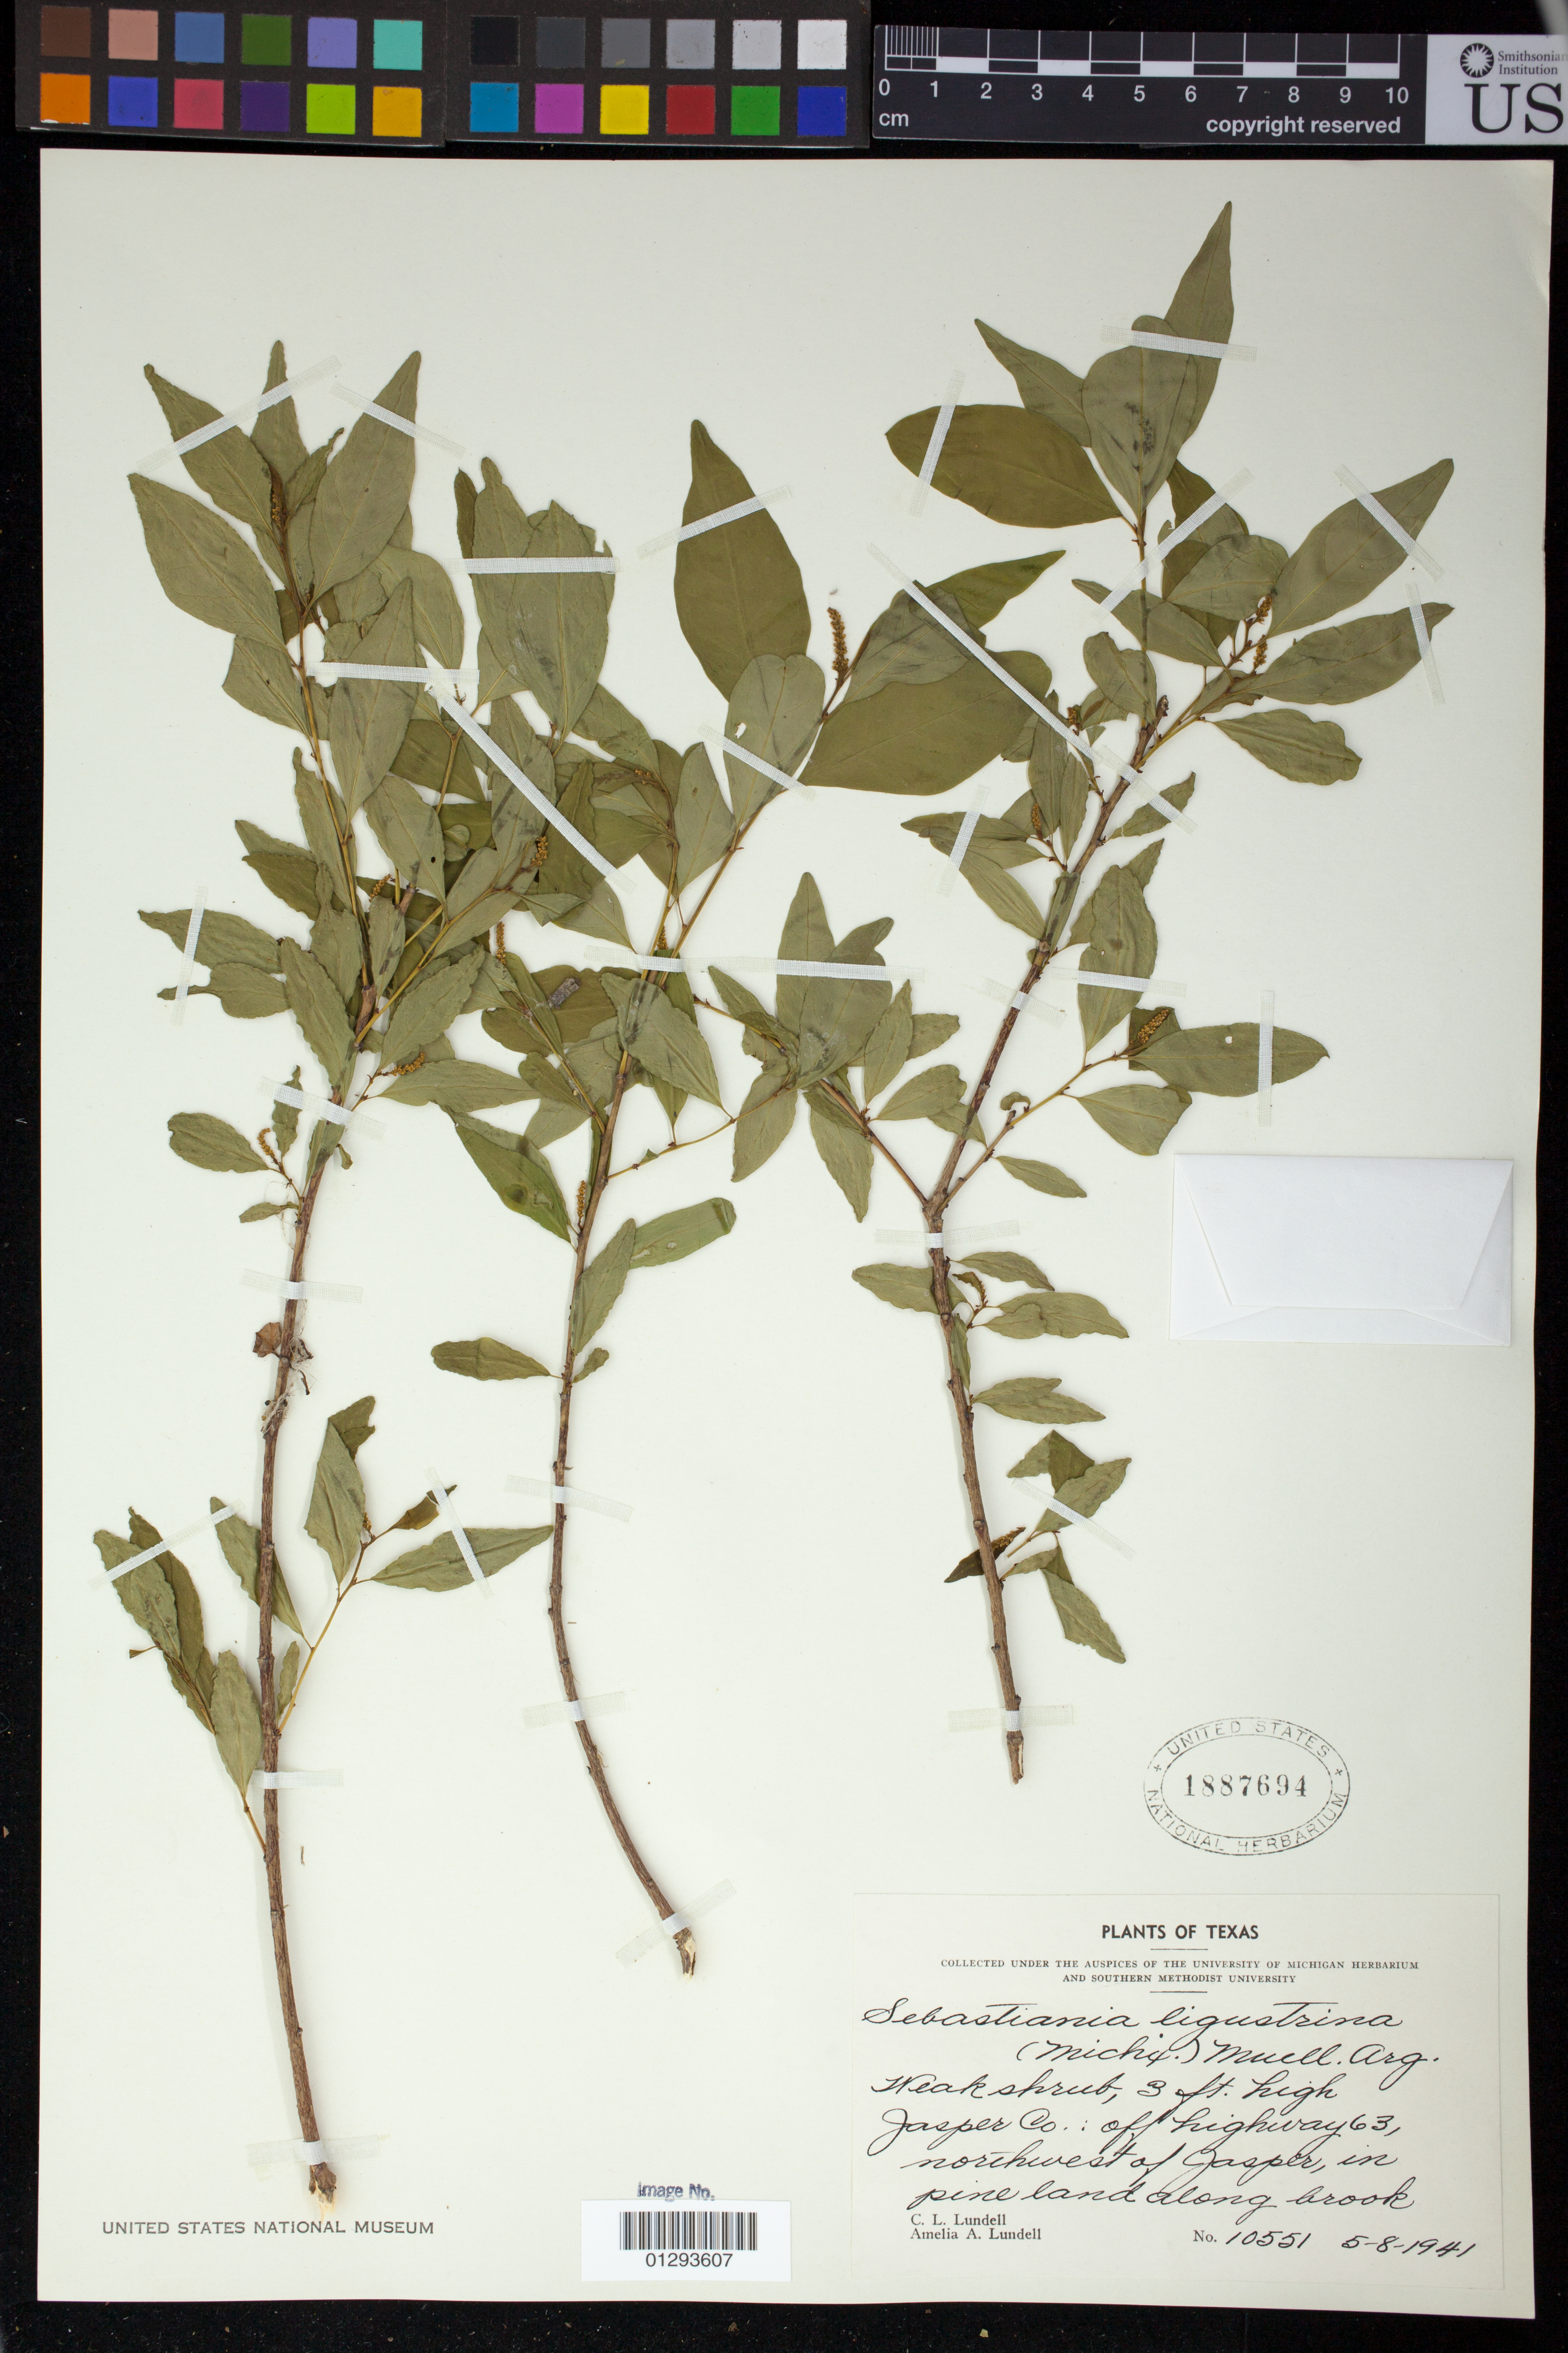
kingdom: Plantae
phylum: Tracheophyta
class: Magnoliopsida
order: Malpighiales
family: Euphorbiaceae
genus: Sebastiania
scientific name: Sebastiania fruticosa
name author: (Bartram) Fernald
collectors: C. L. Lundell & A. A. Lundell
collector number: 10551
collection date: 1941-08-05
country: United States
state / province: Texas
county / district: Jasper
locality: off highway 63, NW of Jasper I.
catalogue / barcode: US 1887694